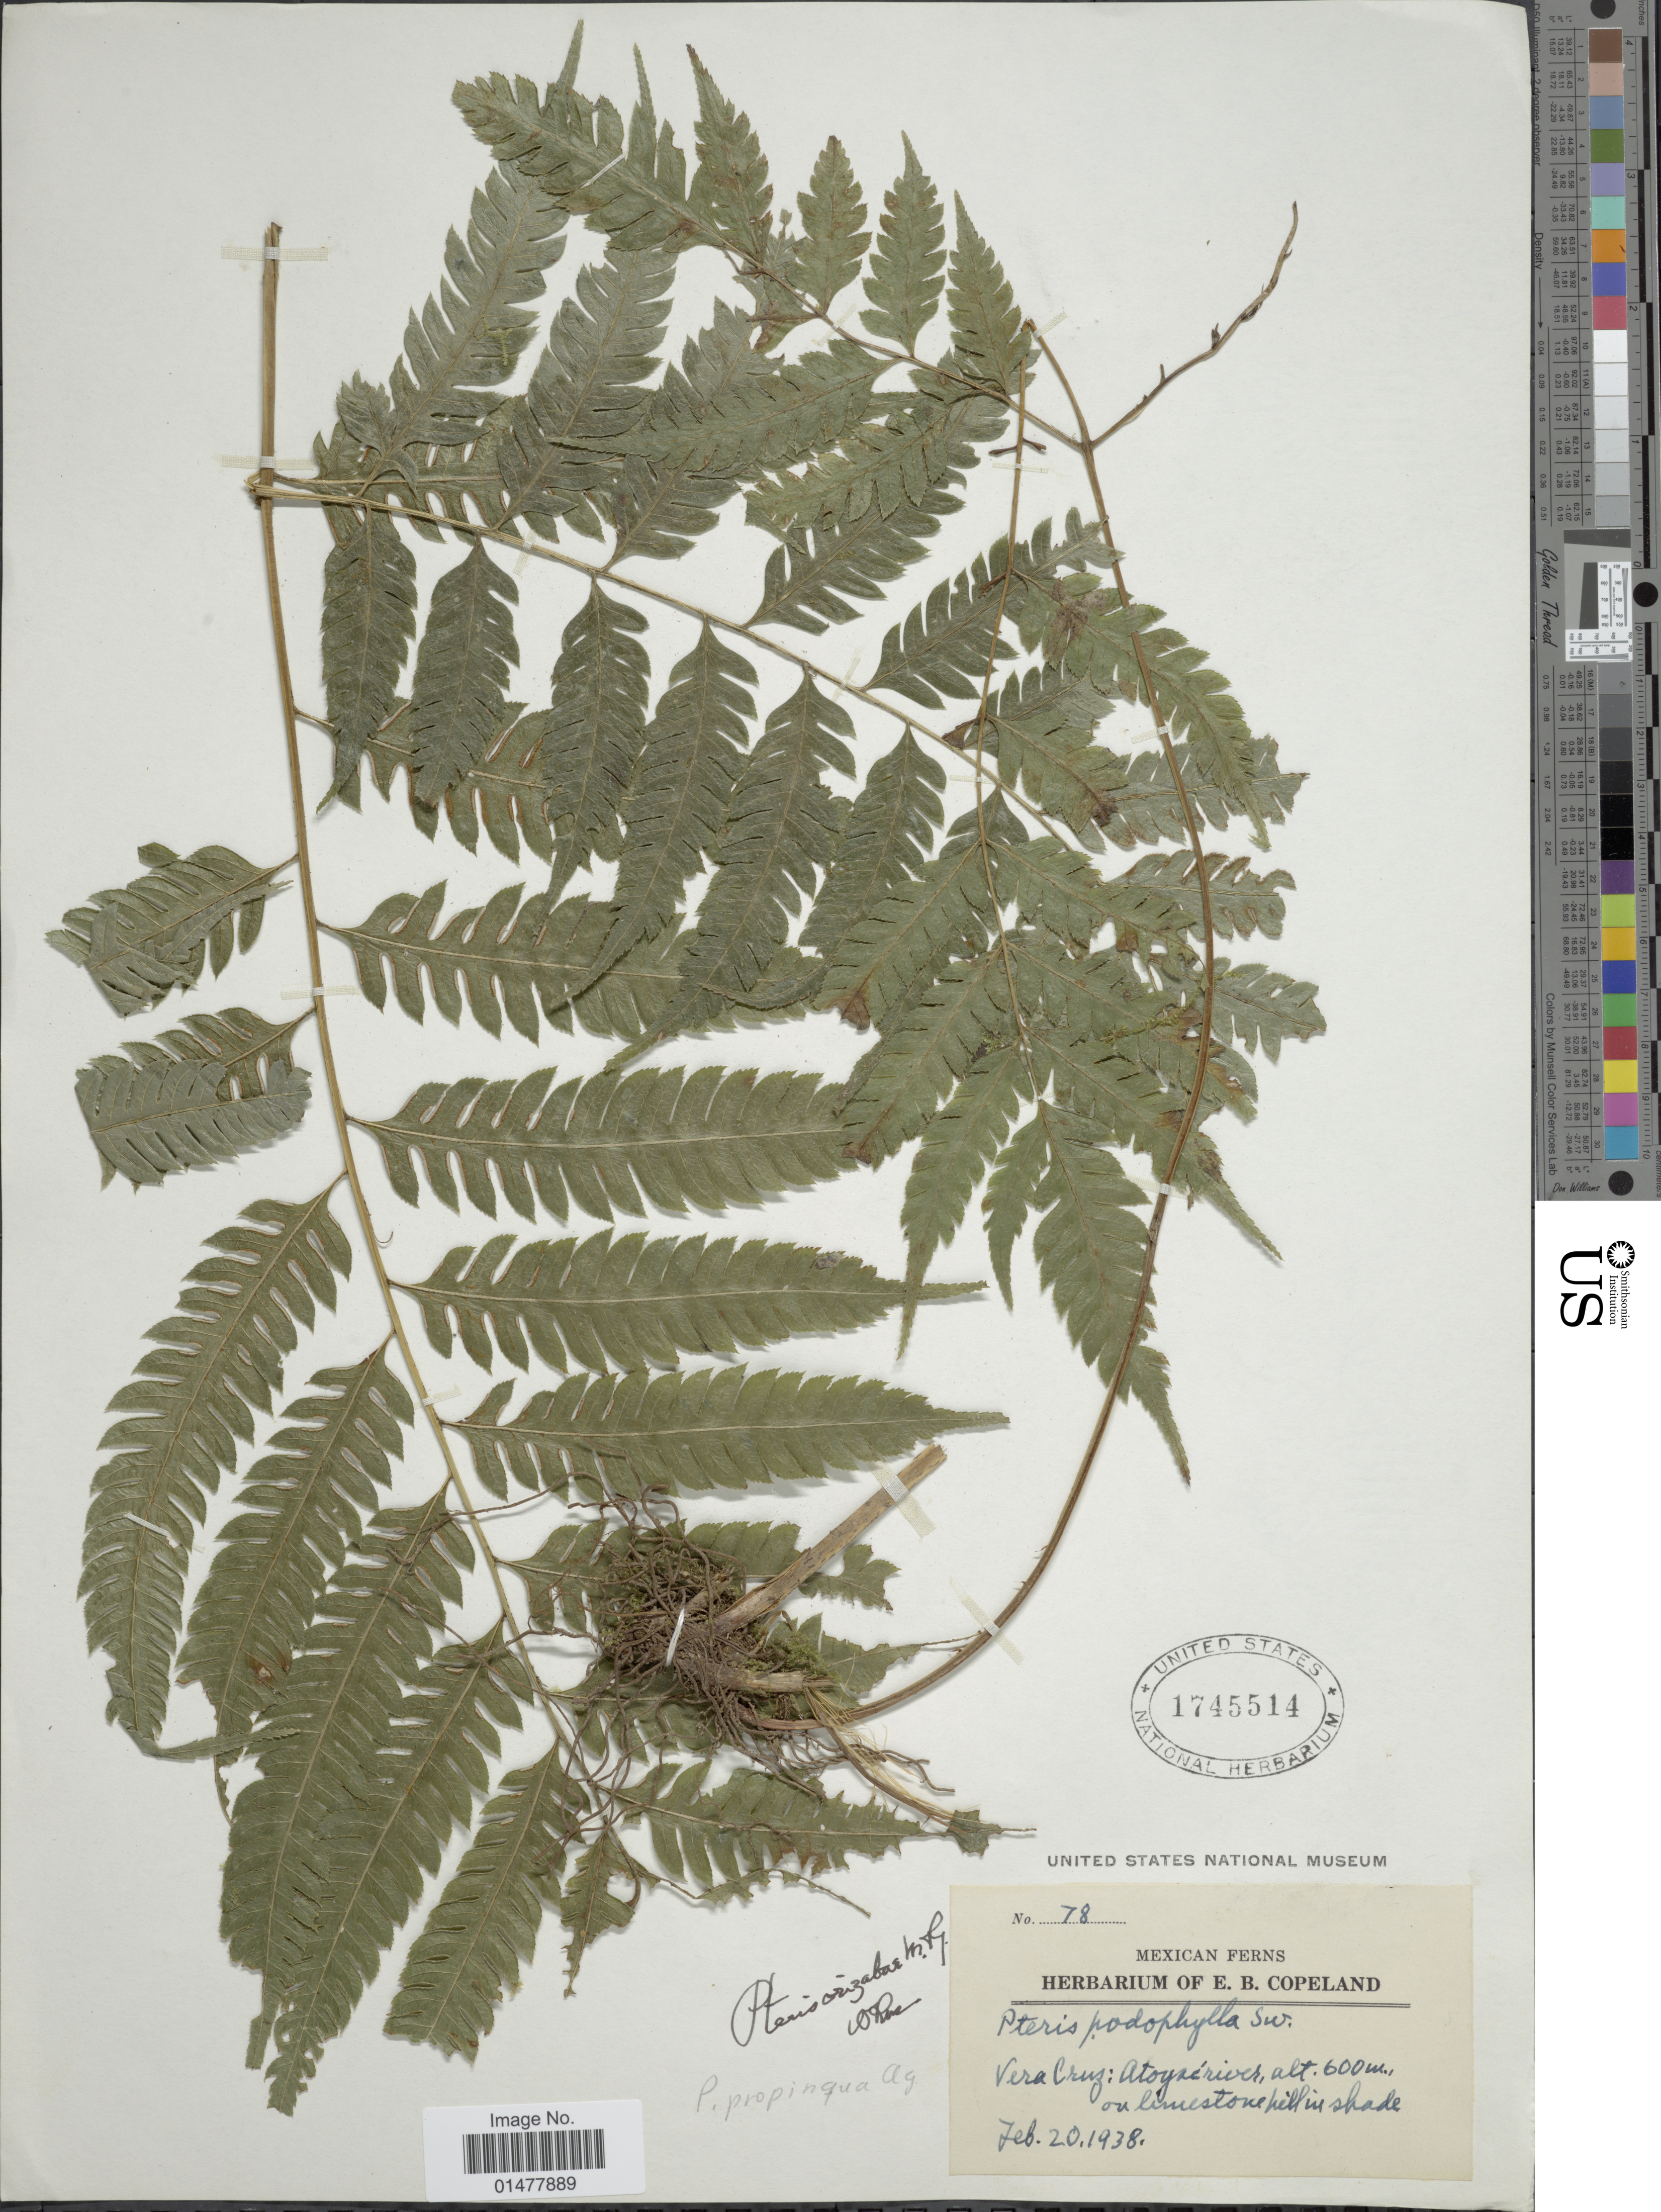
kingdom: Plantae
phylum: Tracheophyta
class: Polypodiopsida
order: Polypodiales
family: Pteridaceae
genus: Pteris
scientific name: Pteris orizabae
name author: M. Martens & Galeotti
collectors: ex herb. E. B. Copeland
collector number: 78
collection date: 1938-02-20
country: Mexico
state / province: Veracruz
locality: Mexican ferns, Vera Cruz: Atoyze river, on limestone hill in shade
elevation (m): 600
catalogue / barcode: US 1745514